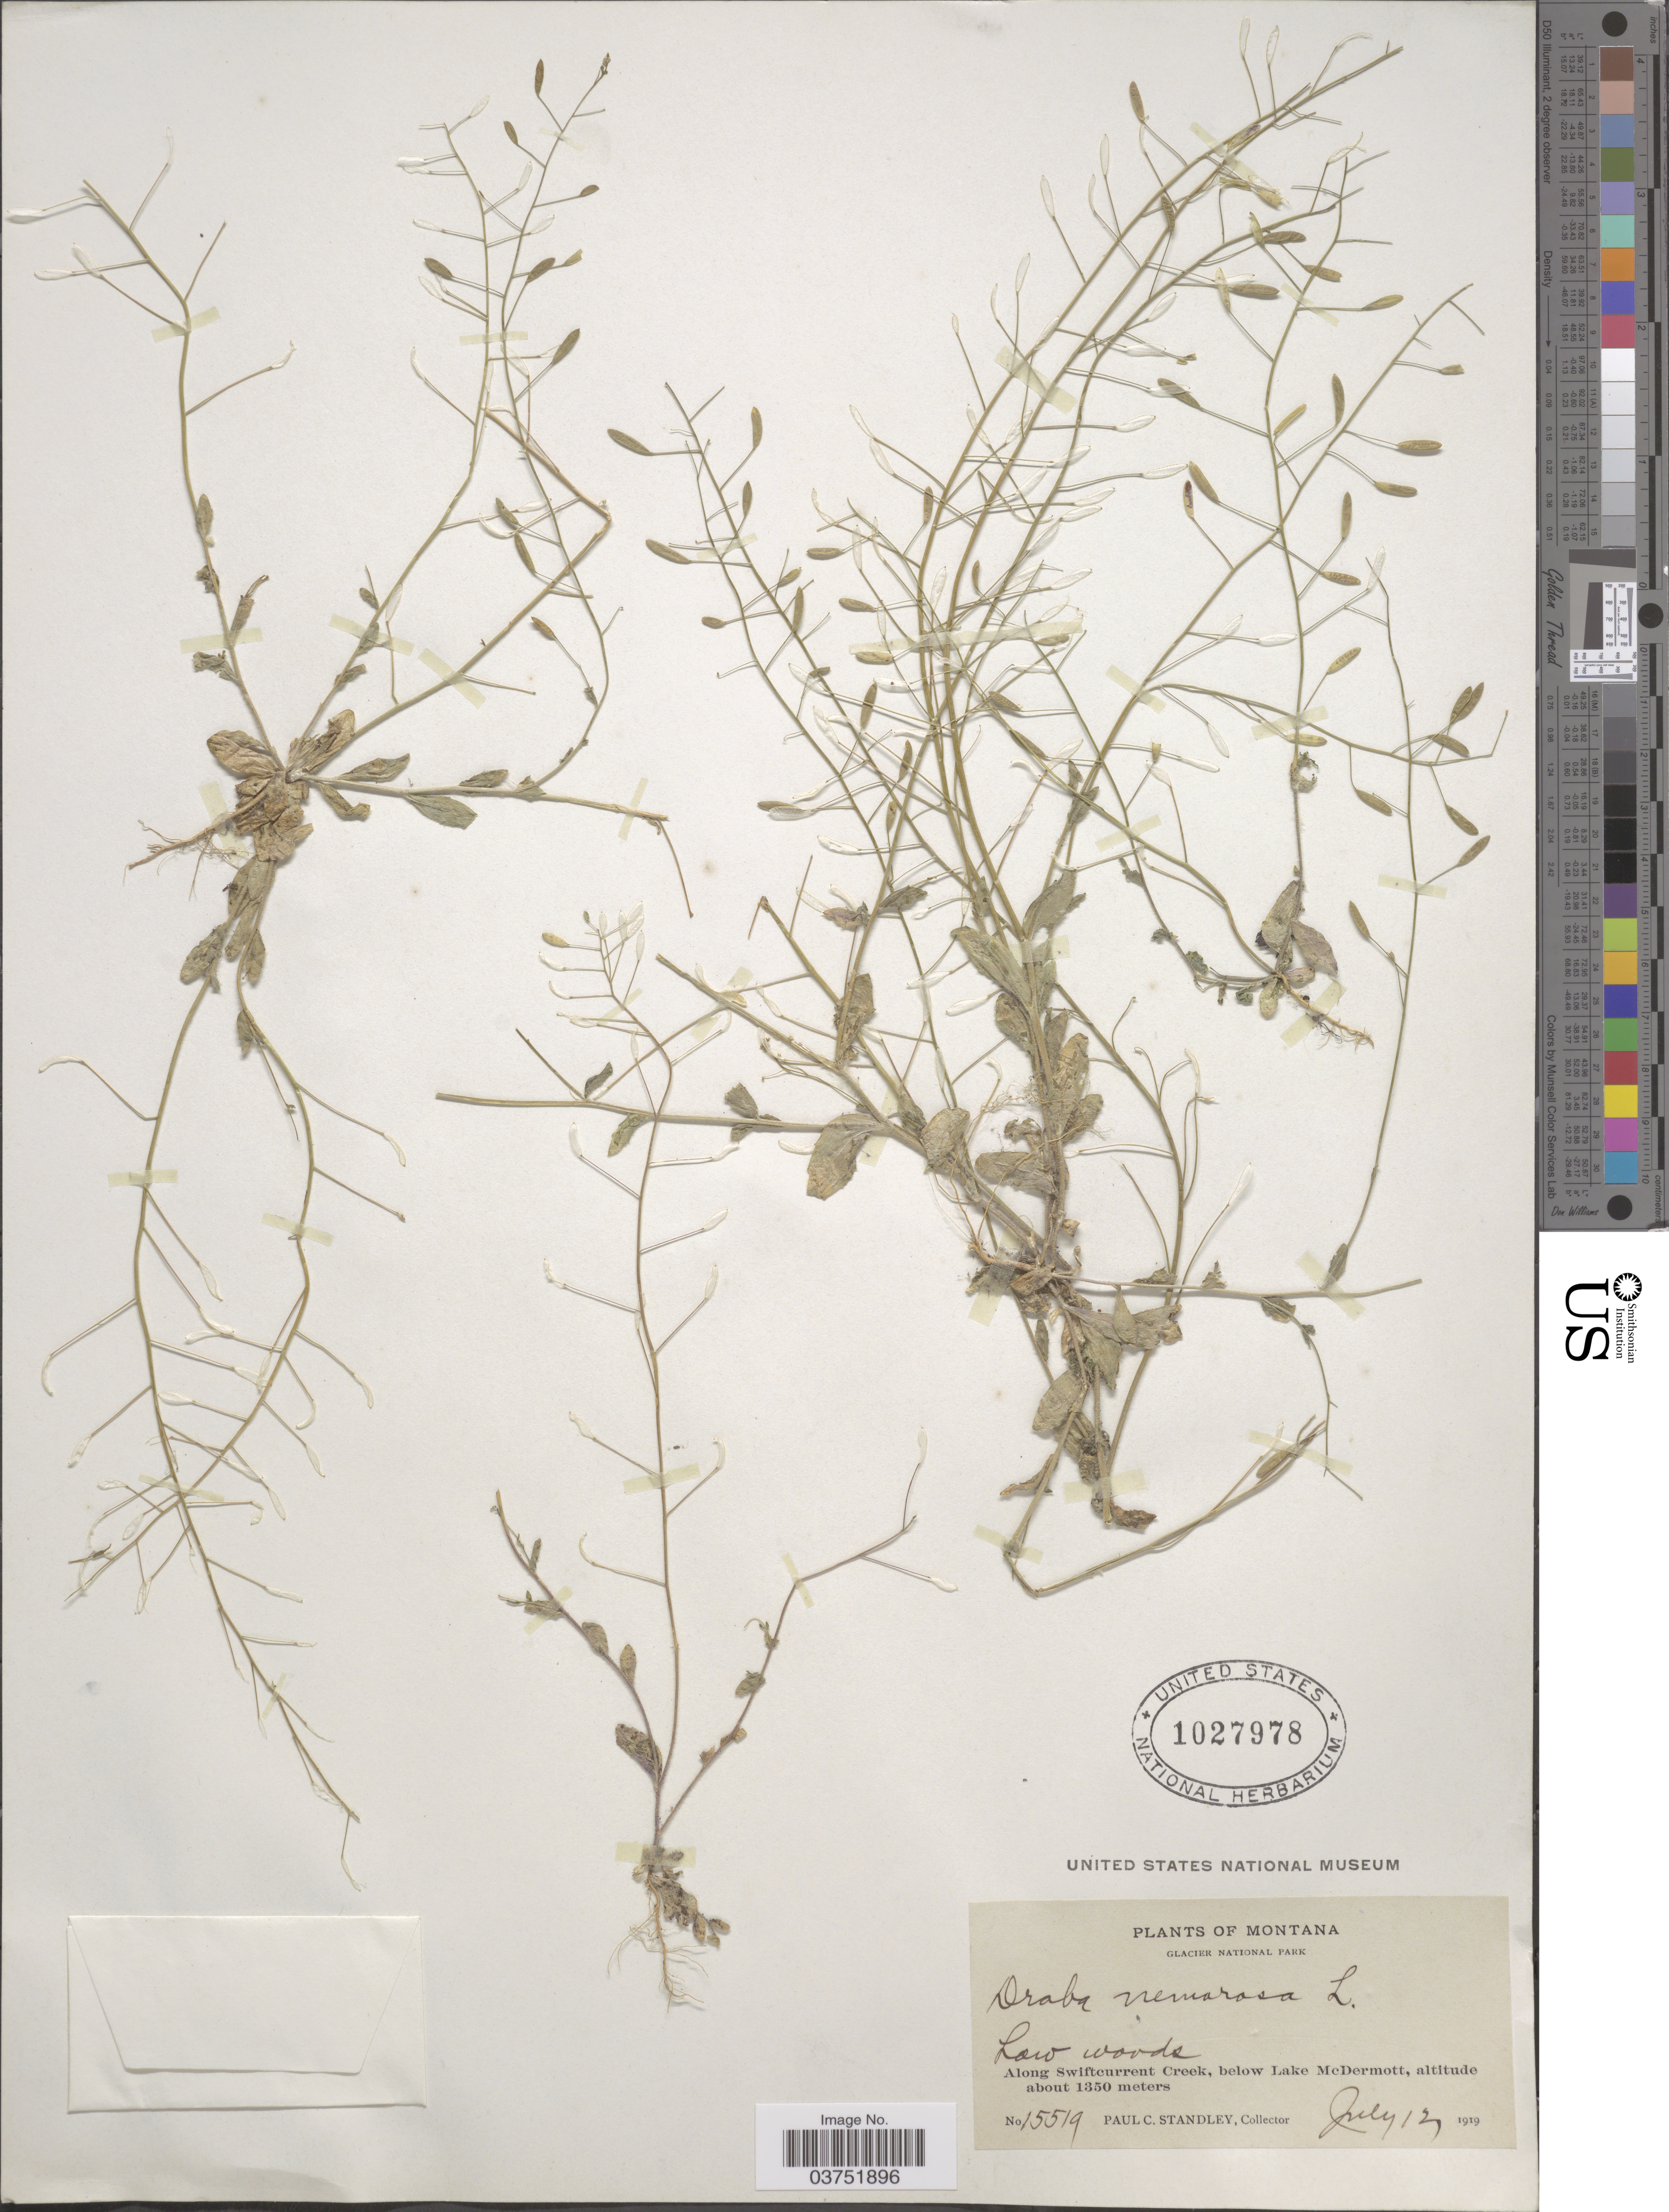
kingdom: Plantae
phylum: Tracheophyta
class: Magnoliopsida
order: Brassicales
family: Brassicaceae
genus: Draba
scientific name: Draba nemorosa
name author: L.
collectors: P. C. Standley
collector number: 15519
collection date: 1919-07-12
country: United States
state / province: Montana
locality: Glacier National Park. Along Swiftcurrent Creek, below Lake McDermott.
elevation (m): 1350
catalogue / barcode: US 1027978